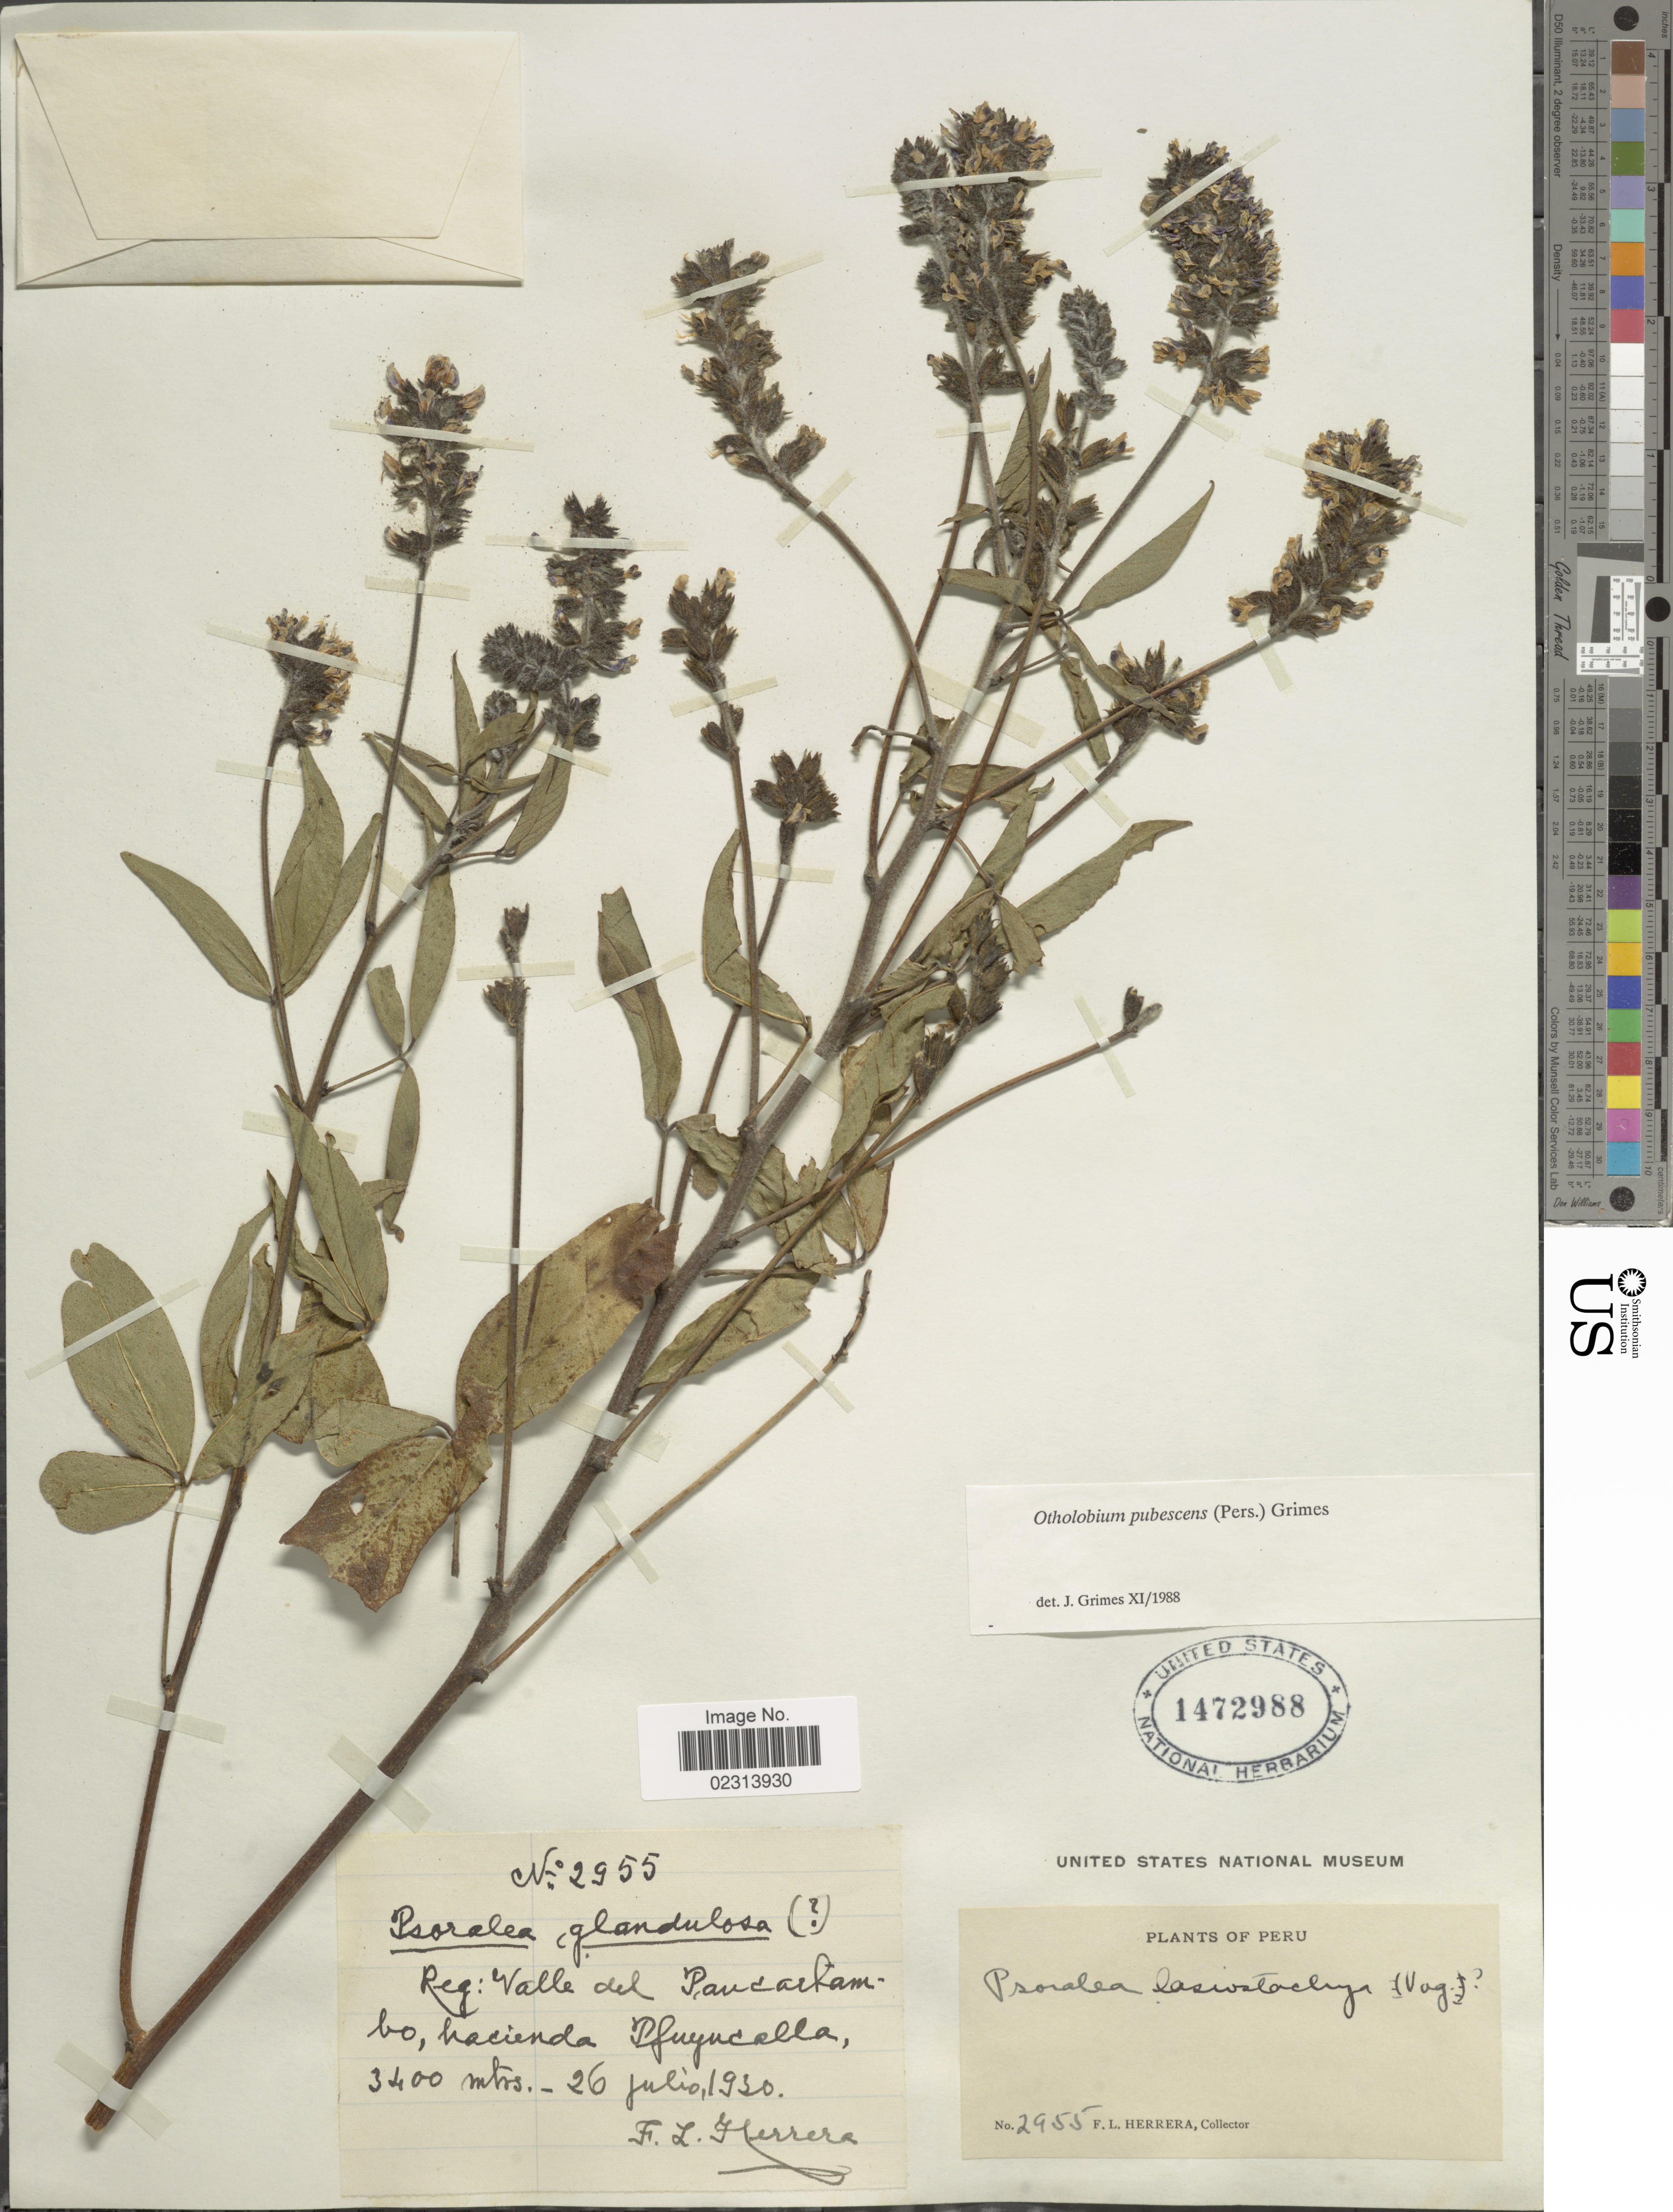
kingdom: Plantae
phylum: Tracheophyta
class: Magnoliopsida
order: Fabales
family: Fabaceae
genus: Otholobium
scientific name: Otholobium pubescens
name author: (Poir.) J.W. Grimes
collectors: F. L. Herrera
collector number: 2955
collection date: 1930-07-26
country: Peru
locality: Reg: Valle del Paucartambo, hacienda Pluyucalla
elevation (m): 3400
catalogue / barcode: US 1472988